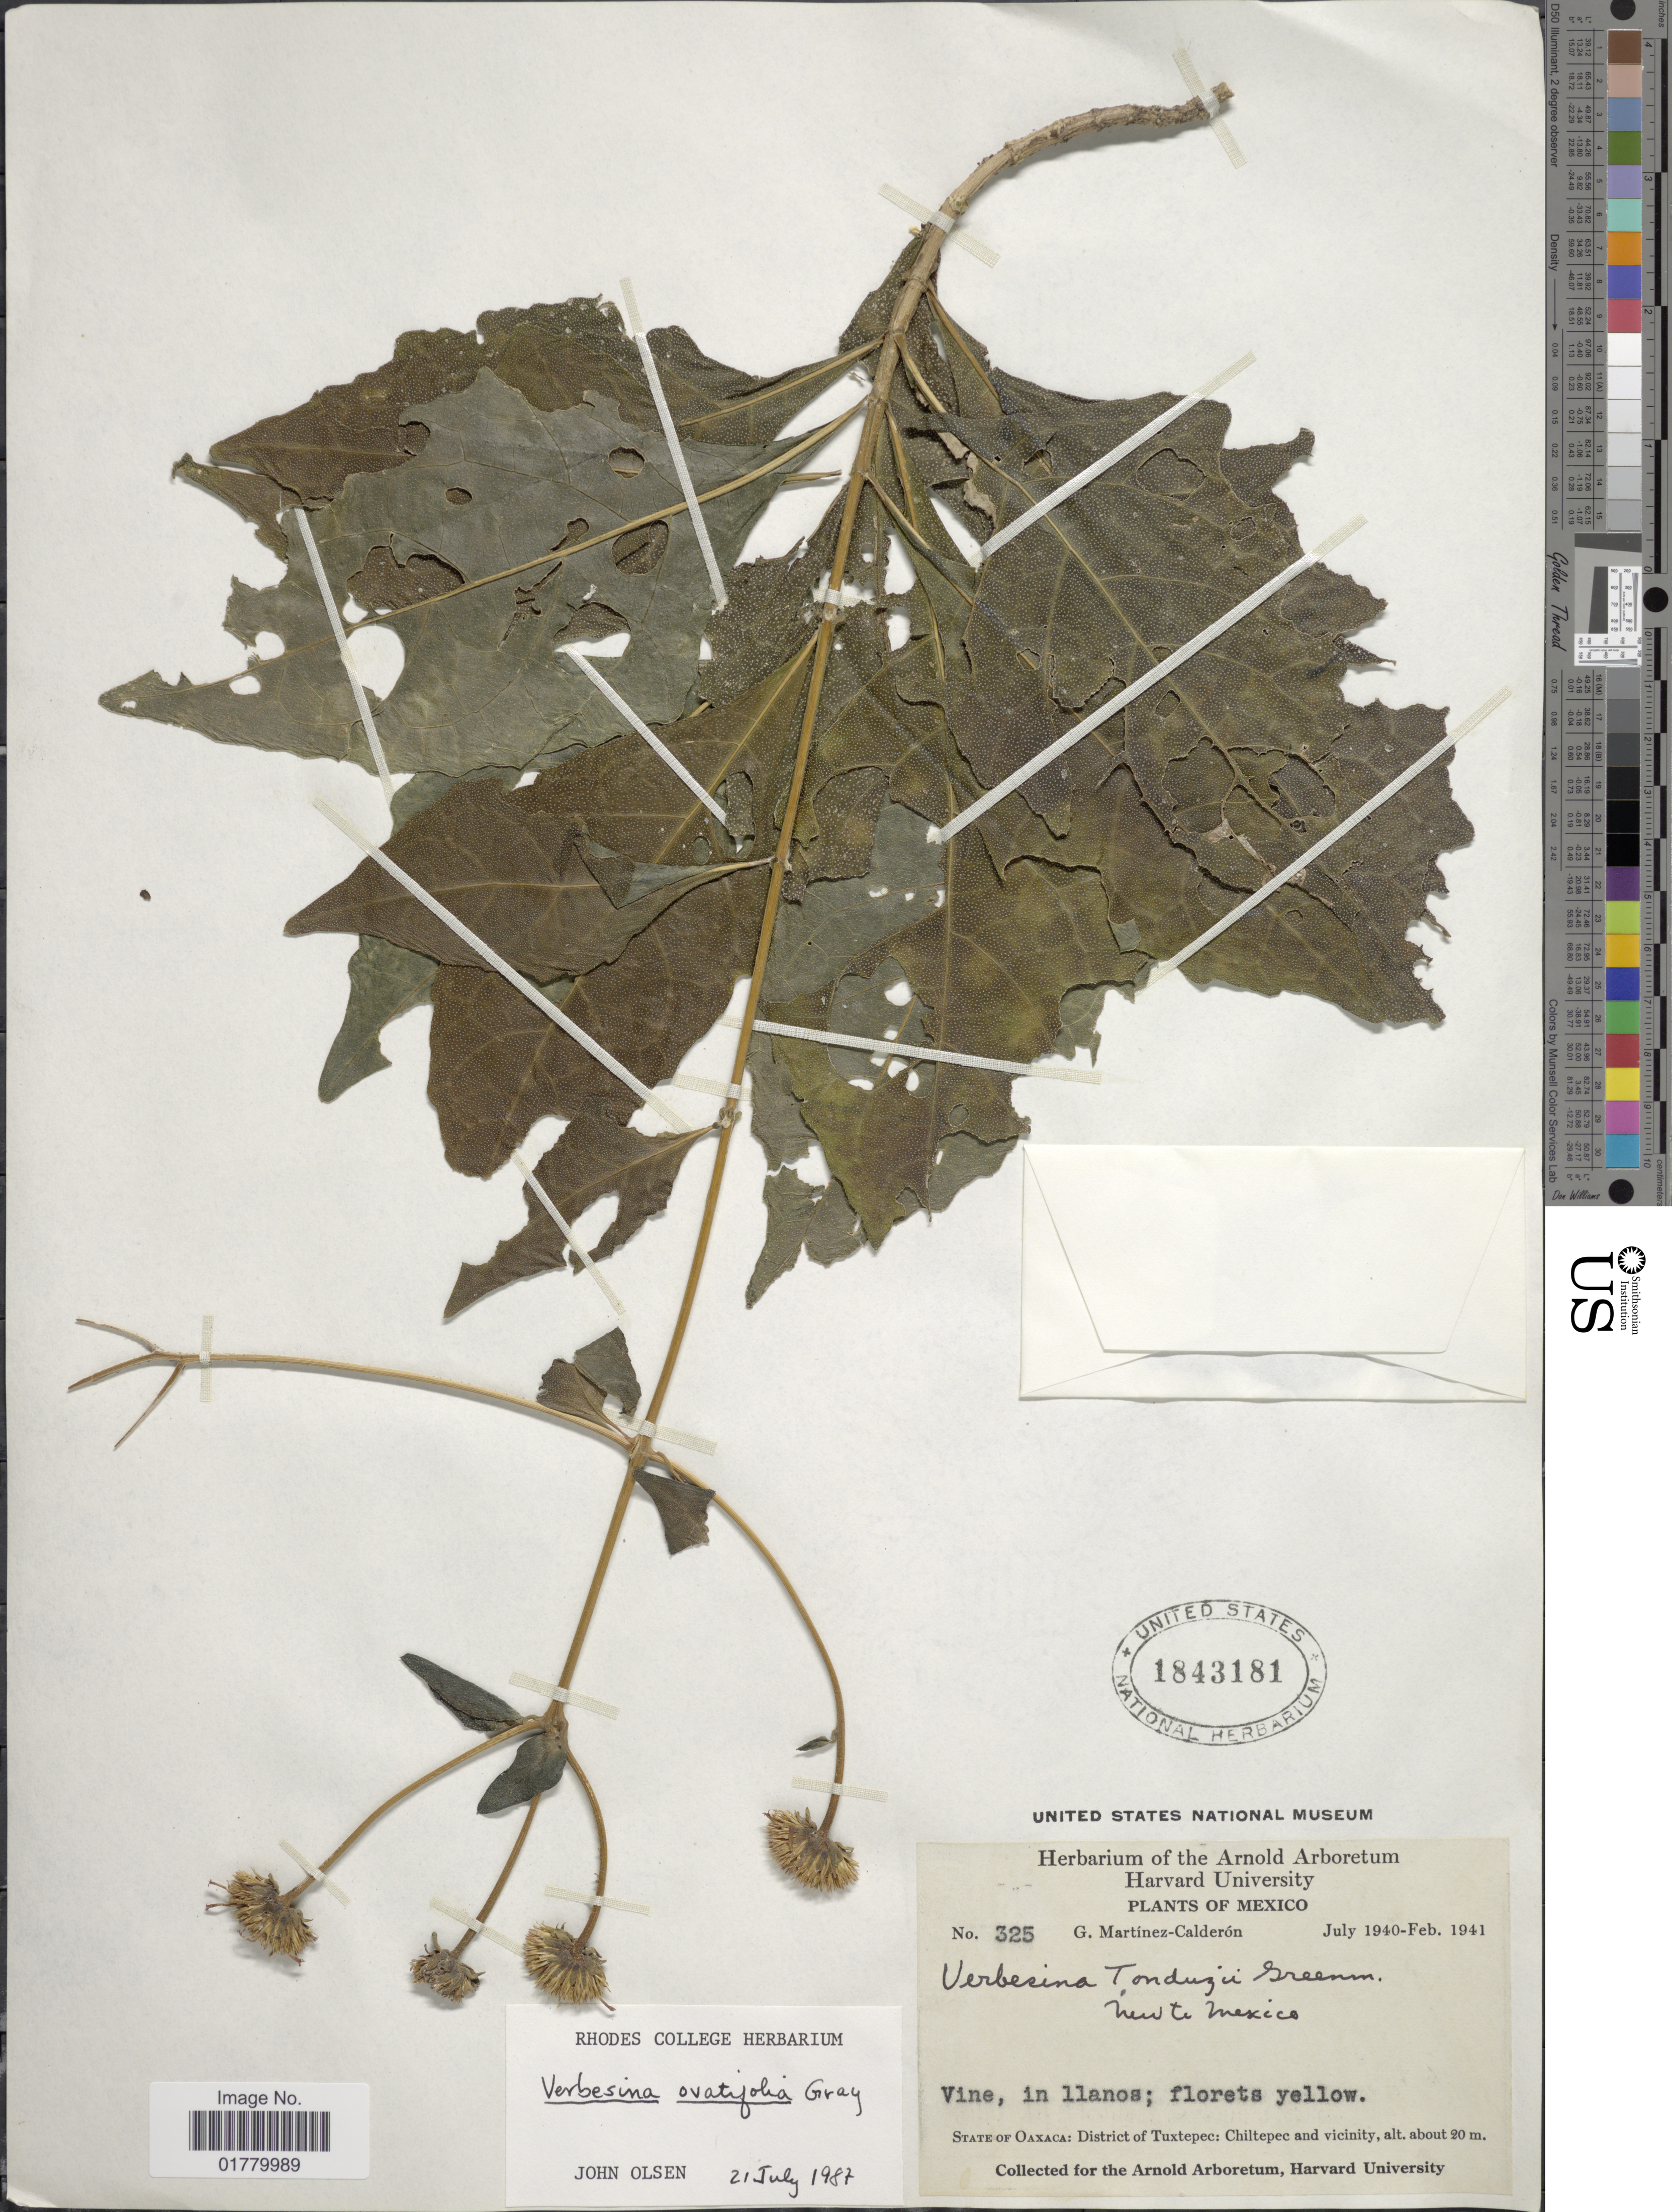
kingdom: Plantae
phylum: Tracheophyta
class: Magnoliopsida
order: Asterales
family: Asteraceae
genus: Verbesina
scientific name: Verbesina ovatifolia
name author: A. Gray ex Hemsl.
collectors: G. Martínez Calderón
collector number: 325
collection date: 1940-07/1941-02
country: Mexico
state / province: Oaxaca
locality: District of Tuxtepec: Chiltepec and vicinity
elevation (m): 20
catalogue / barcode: US 1843181